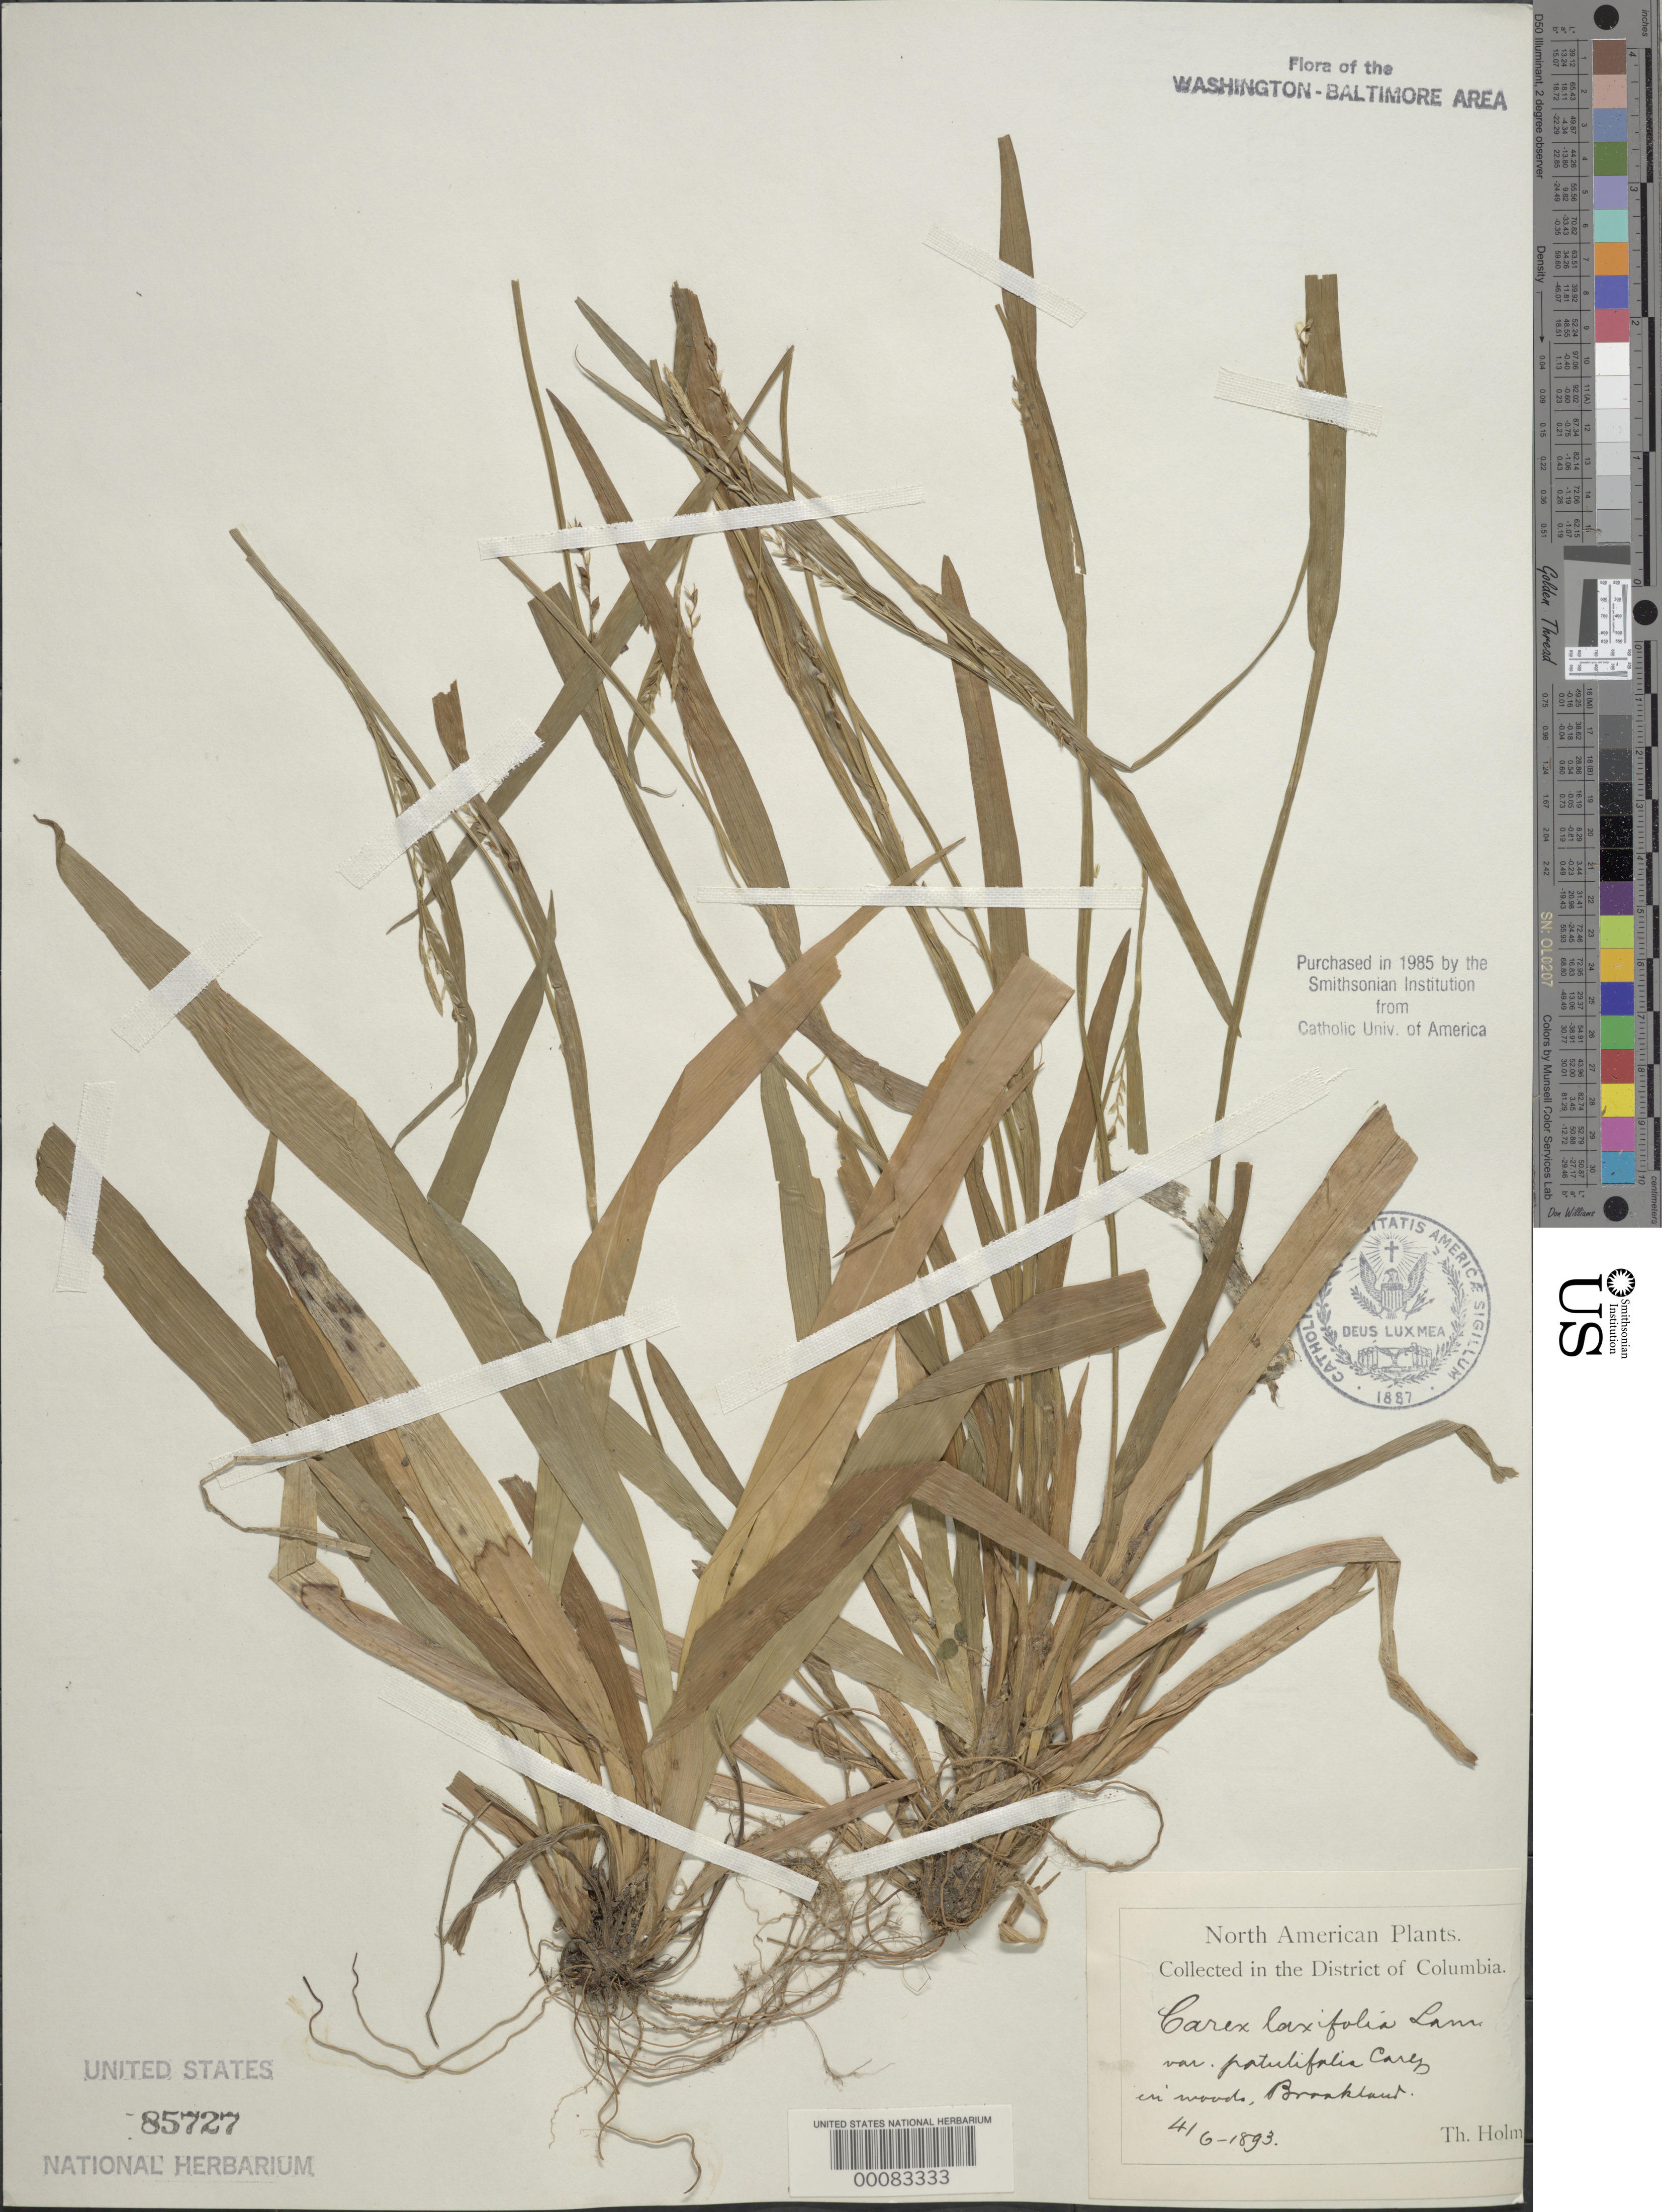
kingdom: Plantae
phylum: Tracheophyta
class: Liliopsida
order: Poales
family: Cyperaceae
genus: Carex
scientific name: Carex laxiflora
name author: Lam.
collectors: T. Holm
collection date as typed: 04 Jun 1893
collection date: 1893-06-04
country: United States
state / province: District of Columbia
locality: Brookland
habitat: Woods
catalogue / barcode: US 85727